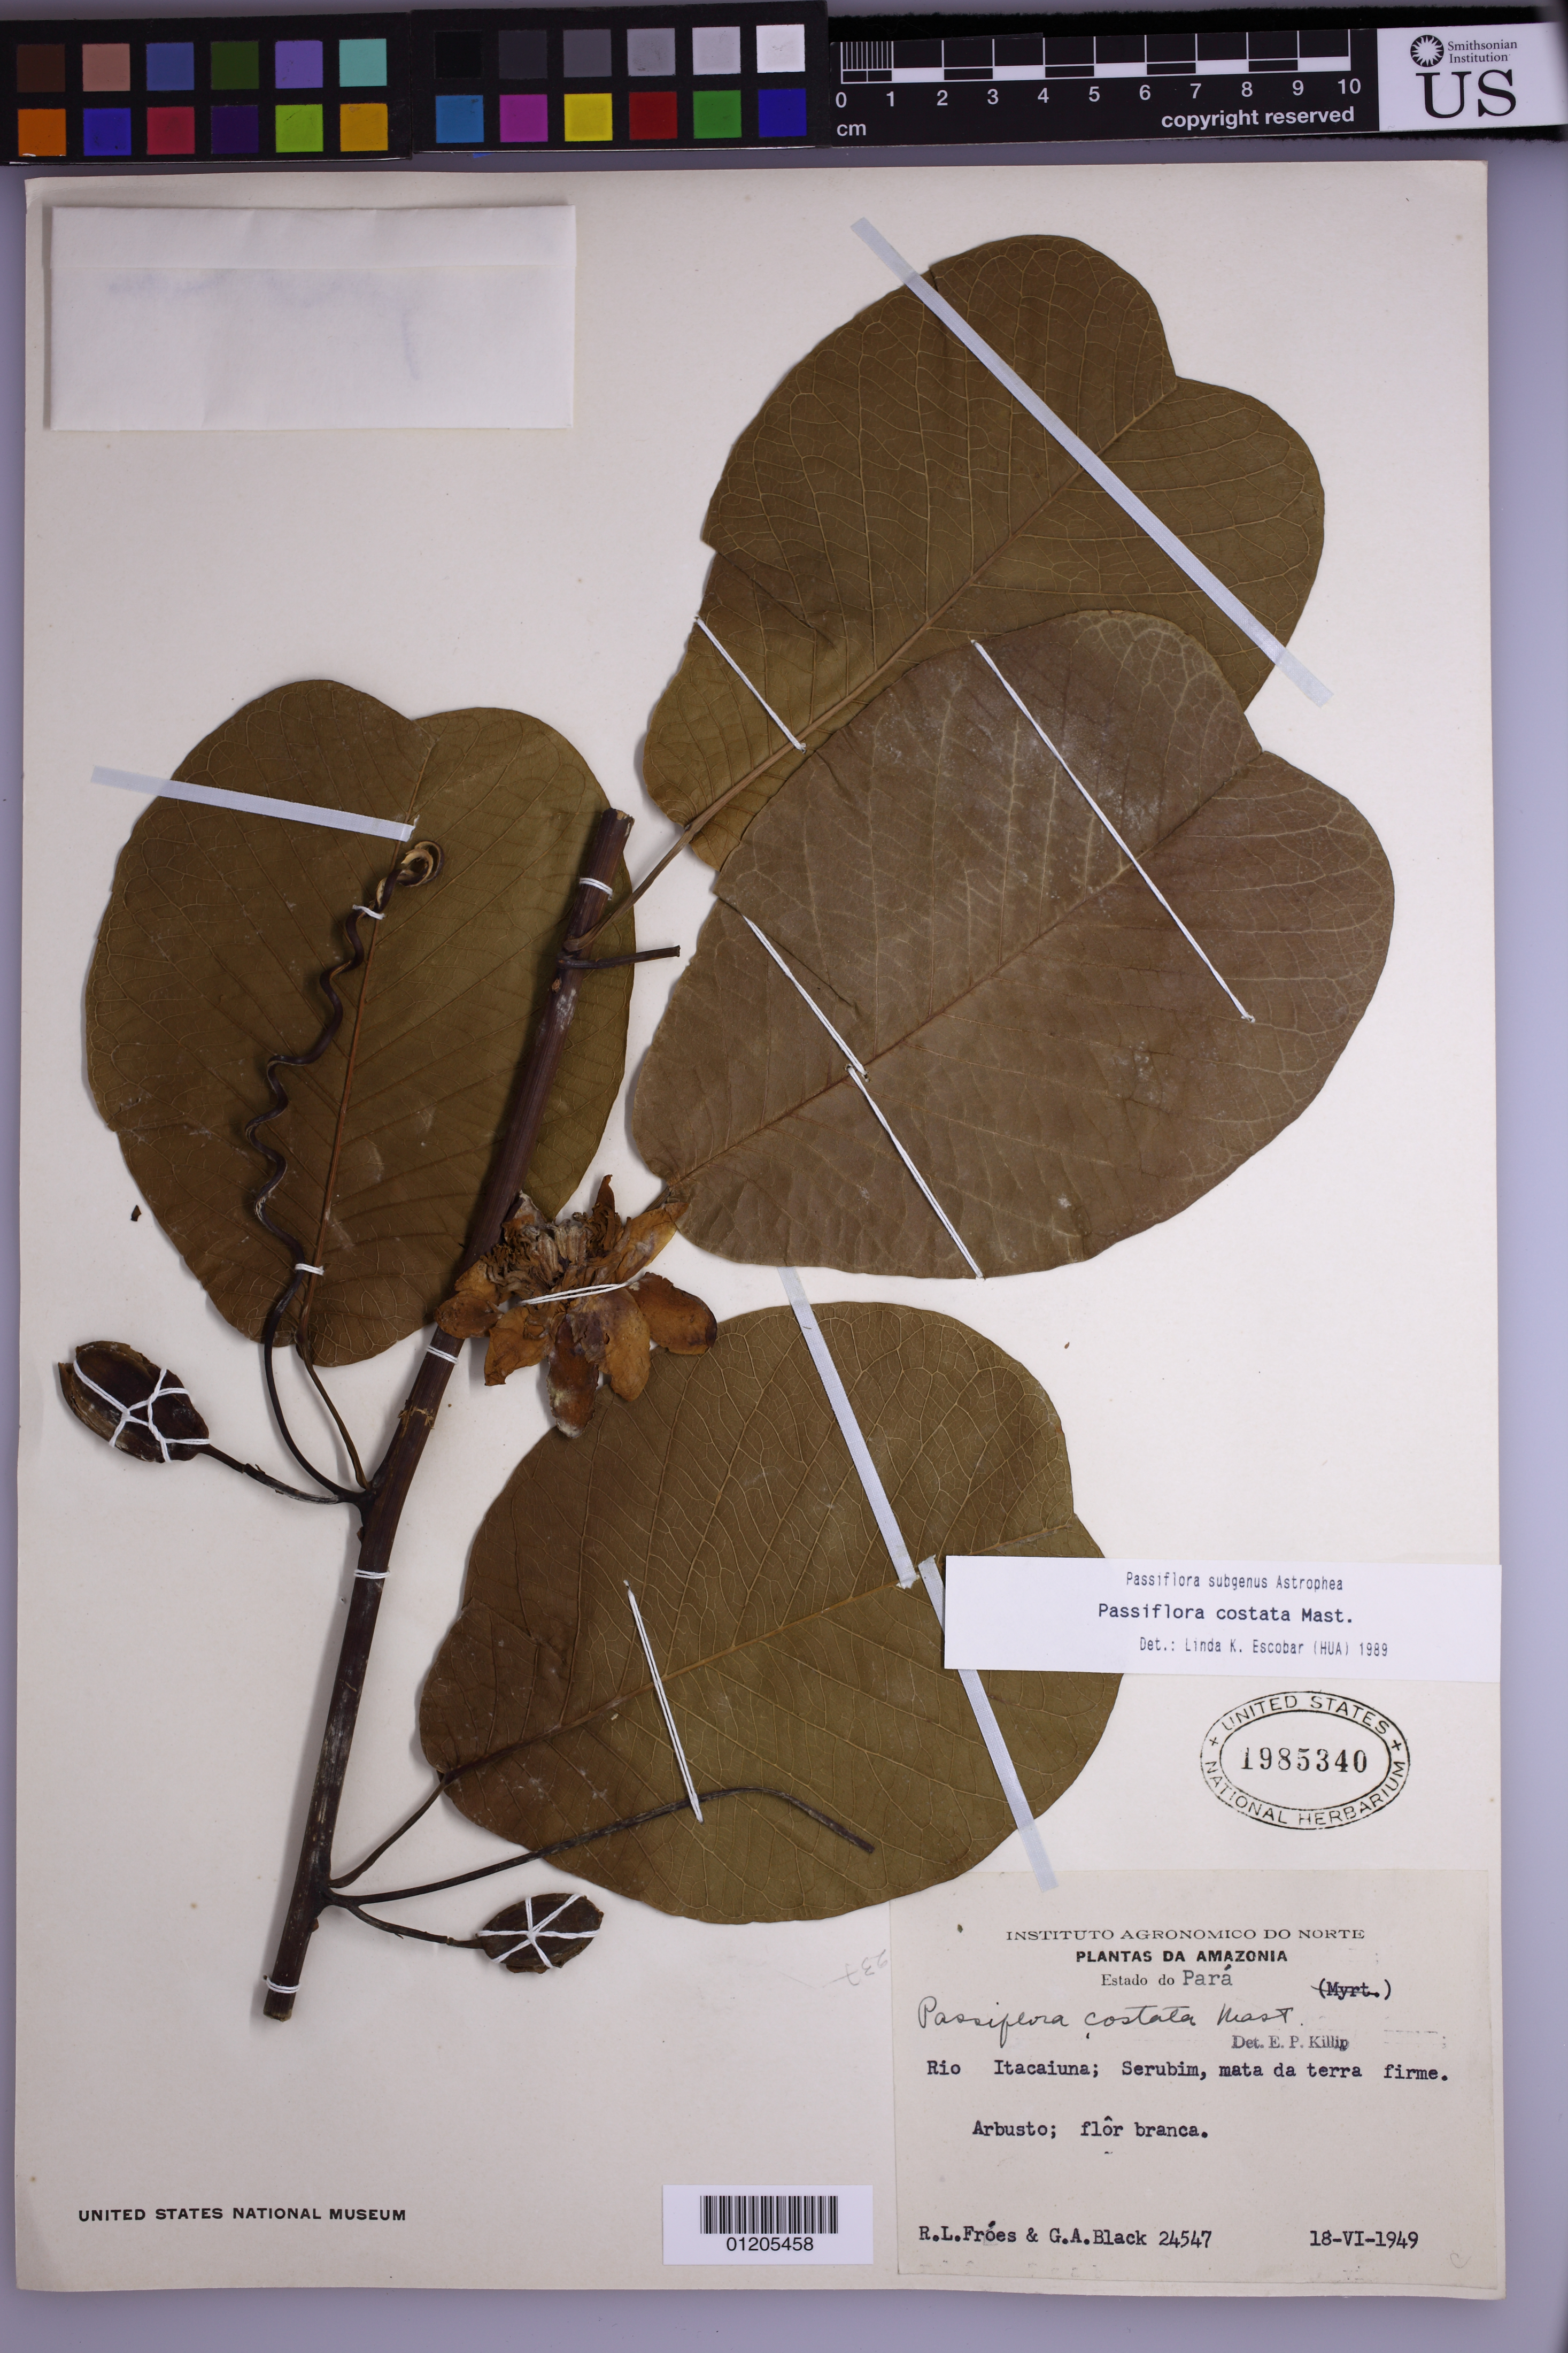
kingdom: Plantae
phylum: Tracheophyta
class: Magnoliopsida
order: Malpighiales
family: Passifloraceae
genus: Passiflora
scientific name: Passiflora costata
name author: Mast.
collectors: R. L. Fróes & G. A. Black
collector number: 24547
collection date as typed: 18 Jun 1949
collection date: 1949-06-18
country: Brazil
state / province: Pará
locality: Rio itacaiuna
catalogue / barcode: US 1985340